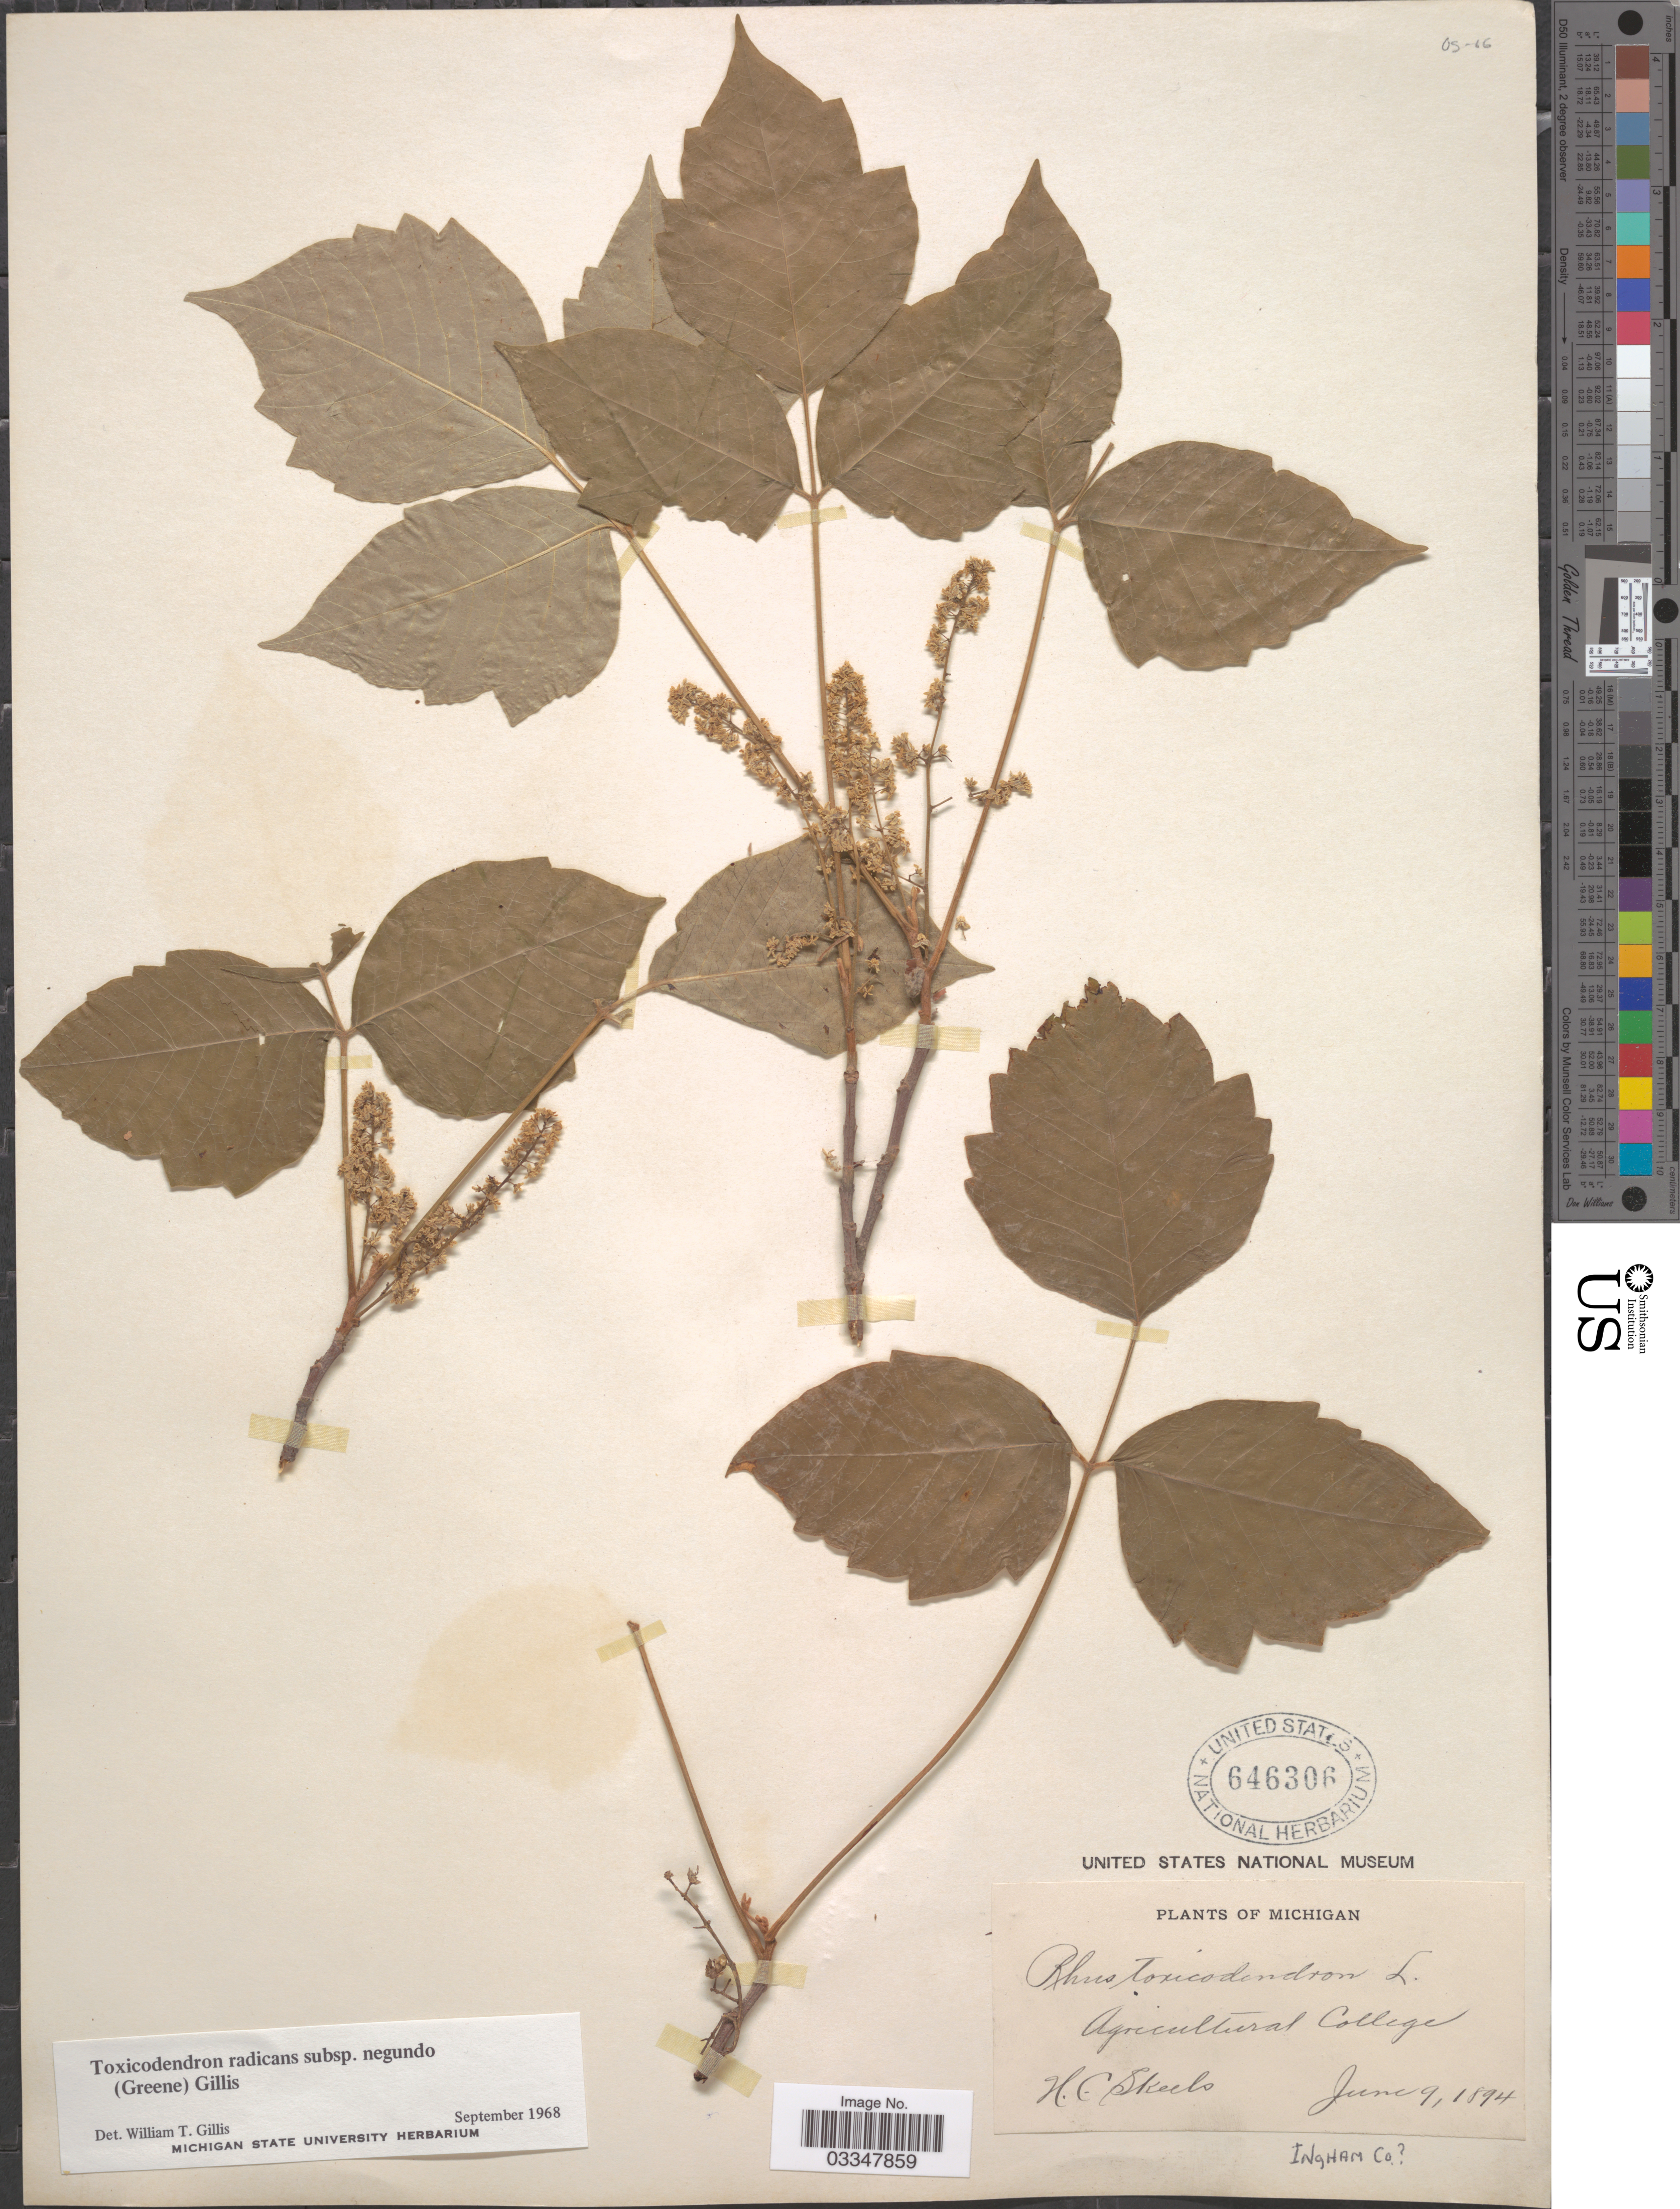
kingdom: Plantae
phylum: Tracheophyta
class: Magnoliopsida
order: Sapindales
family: Anacardiaceae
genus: Toxicodendron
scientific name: Toxicodendron radicans subsp. negundo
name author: (Greene) Gillis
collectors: H. Skeels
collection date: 1894-06-09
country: United States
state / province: Michigan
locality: Ingham Co. [unsure placement] Agricultural College.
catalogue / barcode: US 646306